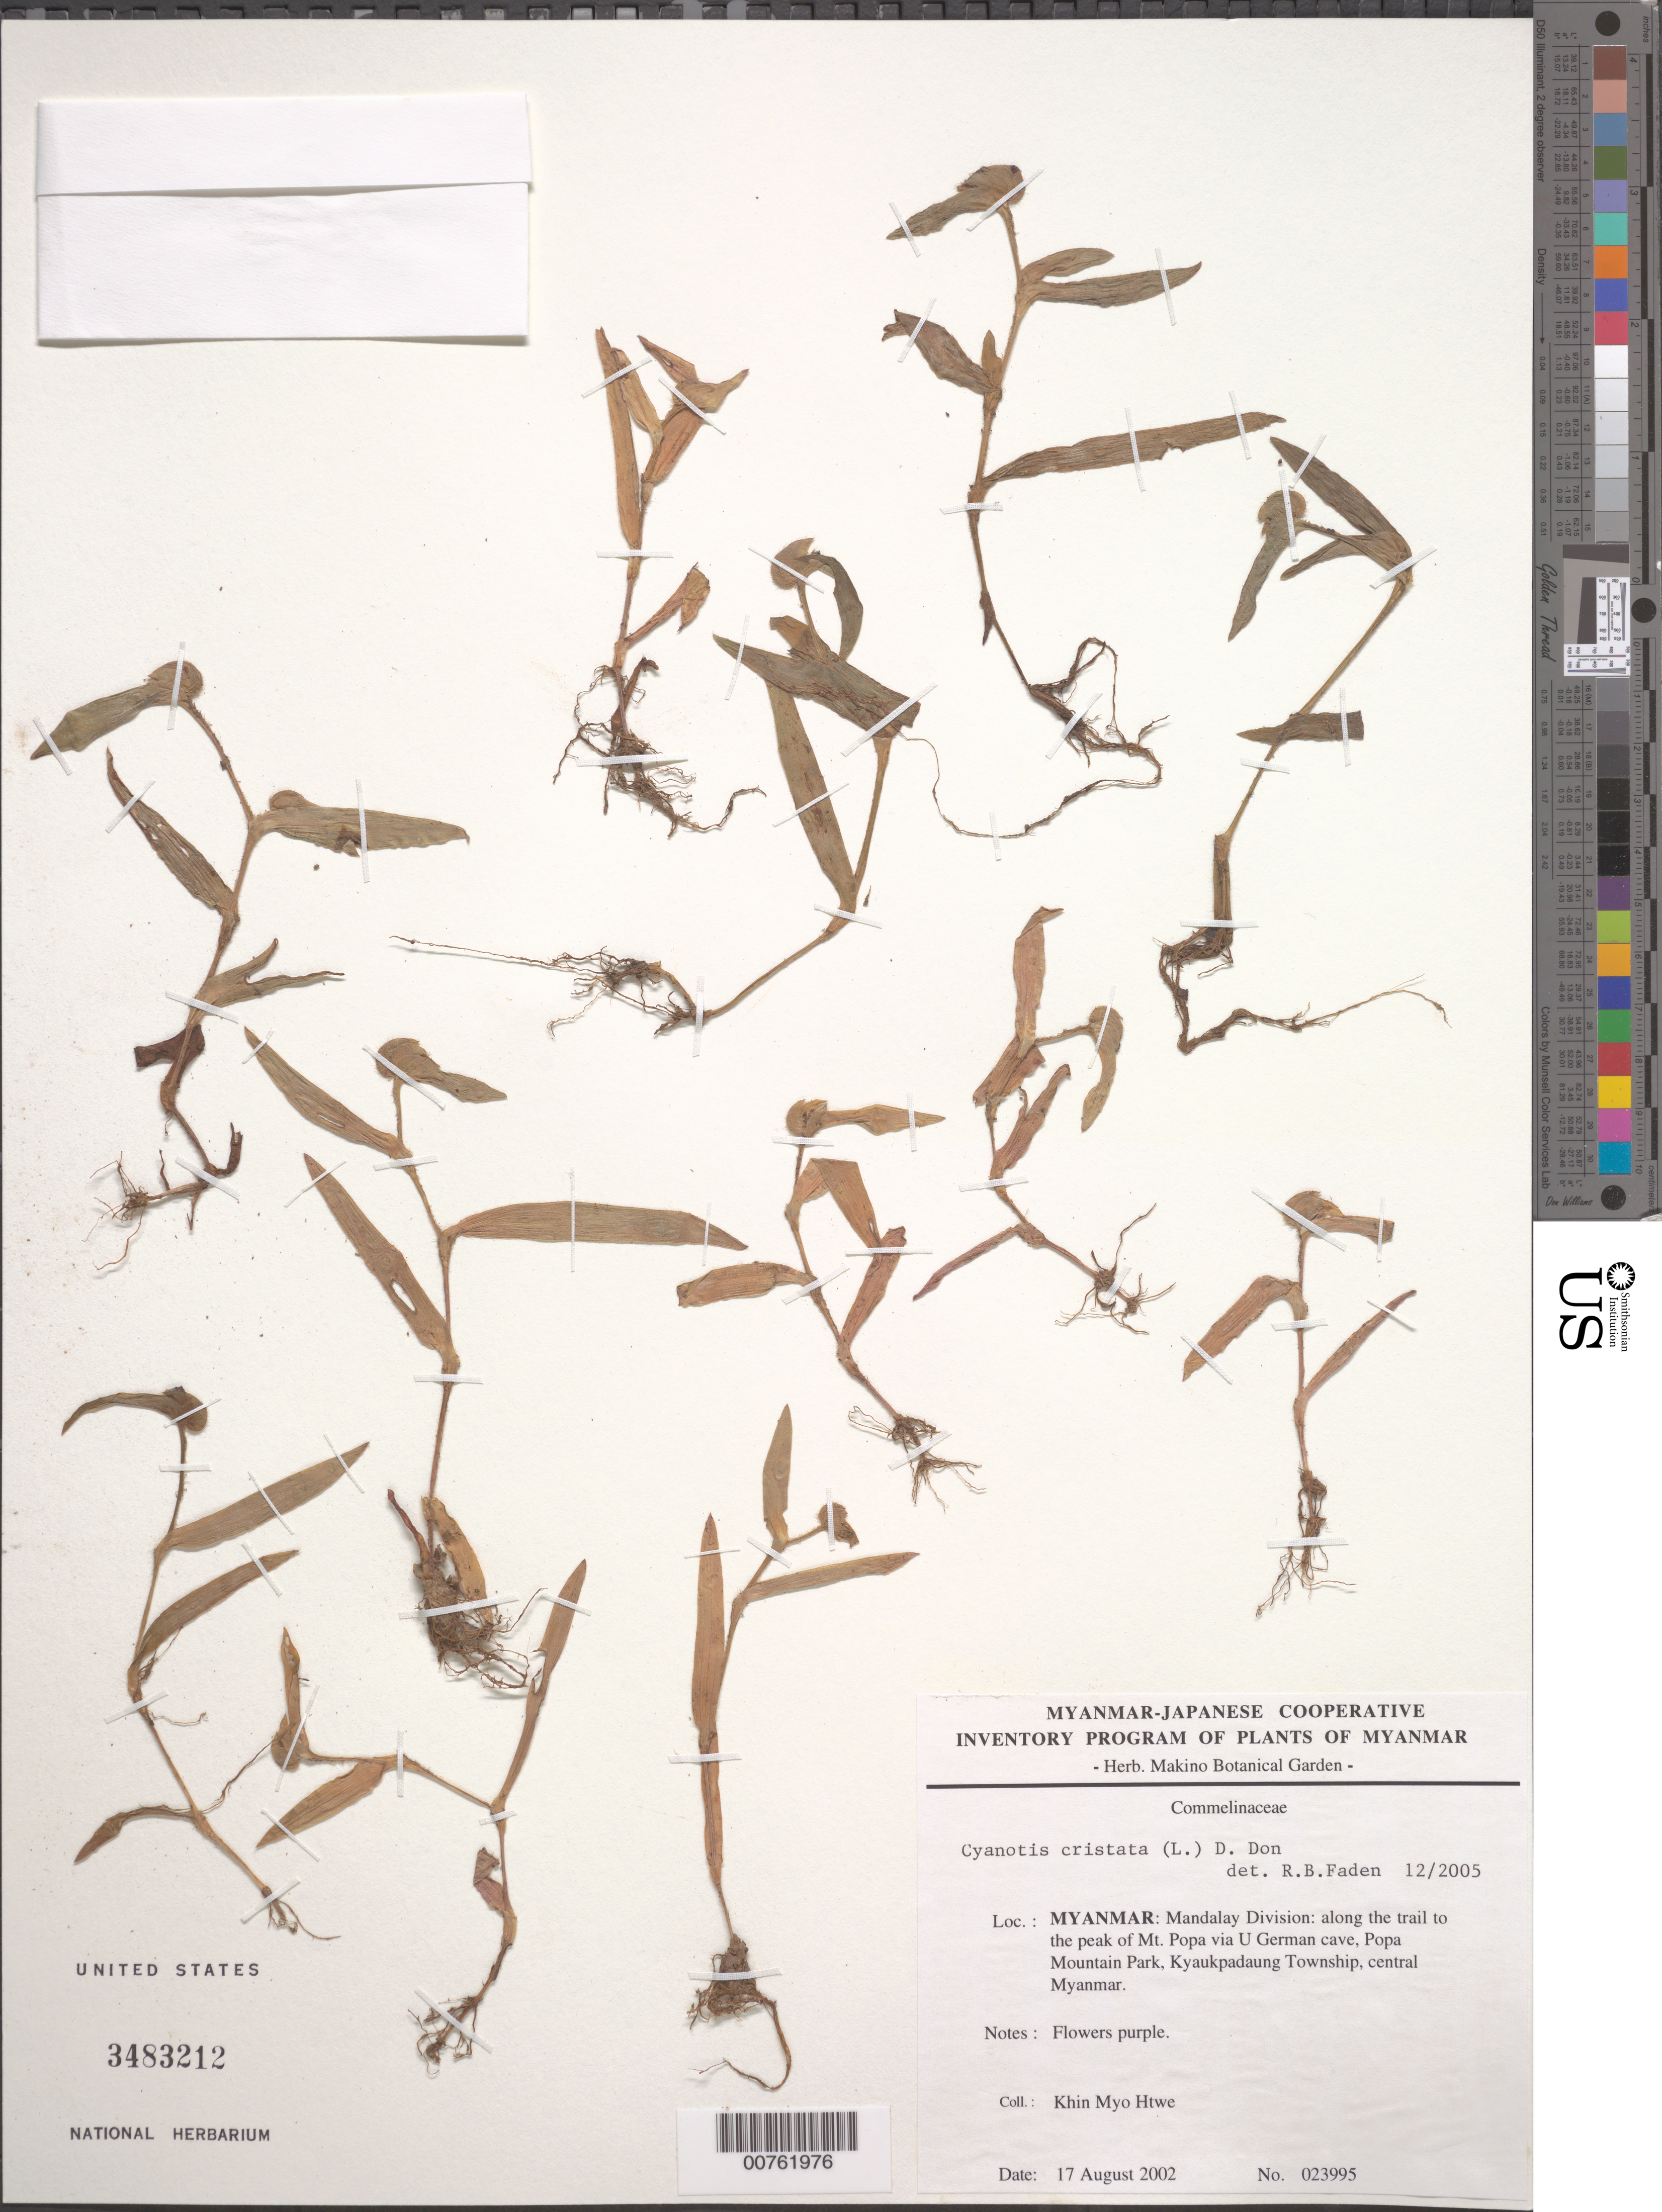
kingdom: Plantae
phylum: Tracheophyta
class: Liliopsida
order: Commelinales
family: Commelinaceae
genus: Cyanotis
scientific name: Cyanotis cristata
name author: (L.) D. Don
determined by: Faden, Robert B., (US), Smithsonian Institution - National Museum of Natural History (UNITED STATES)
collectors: K. Htwe et al.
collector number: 23995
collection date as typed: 17 Aug 2002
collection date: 2002-08-17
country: Myanmar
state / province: Mandalay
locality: along the trail to the peak of Mt. Popa via U German cave, Popa Mountain Park, Kyaukpadaung Township, central Myanmar.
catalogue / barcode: US 3483212